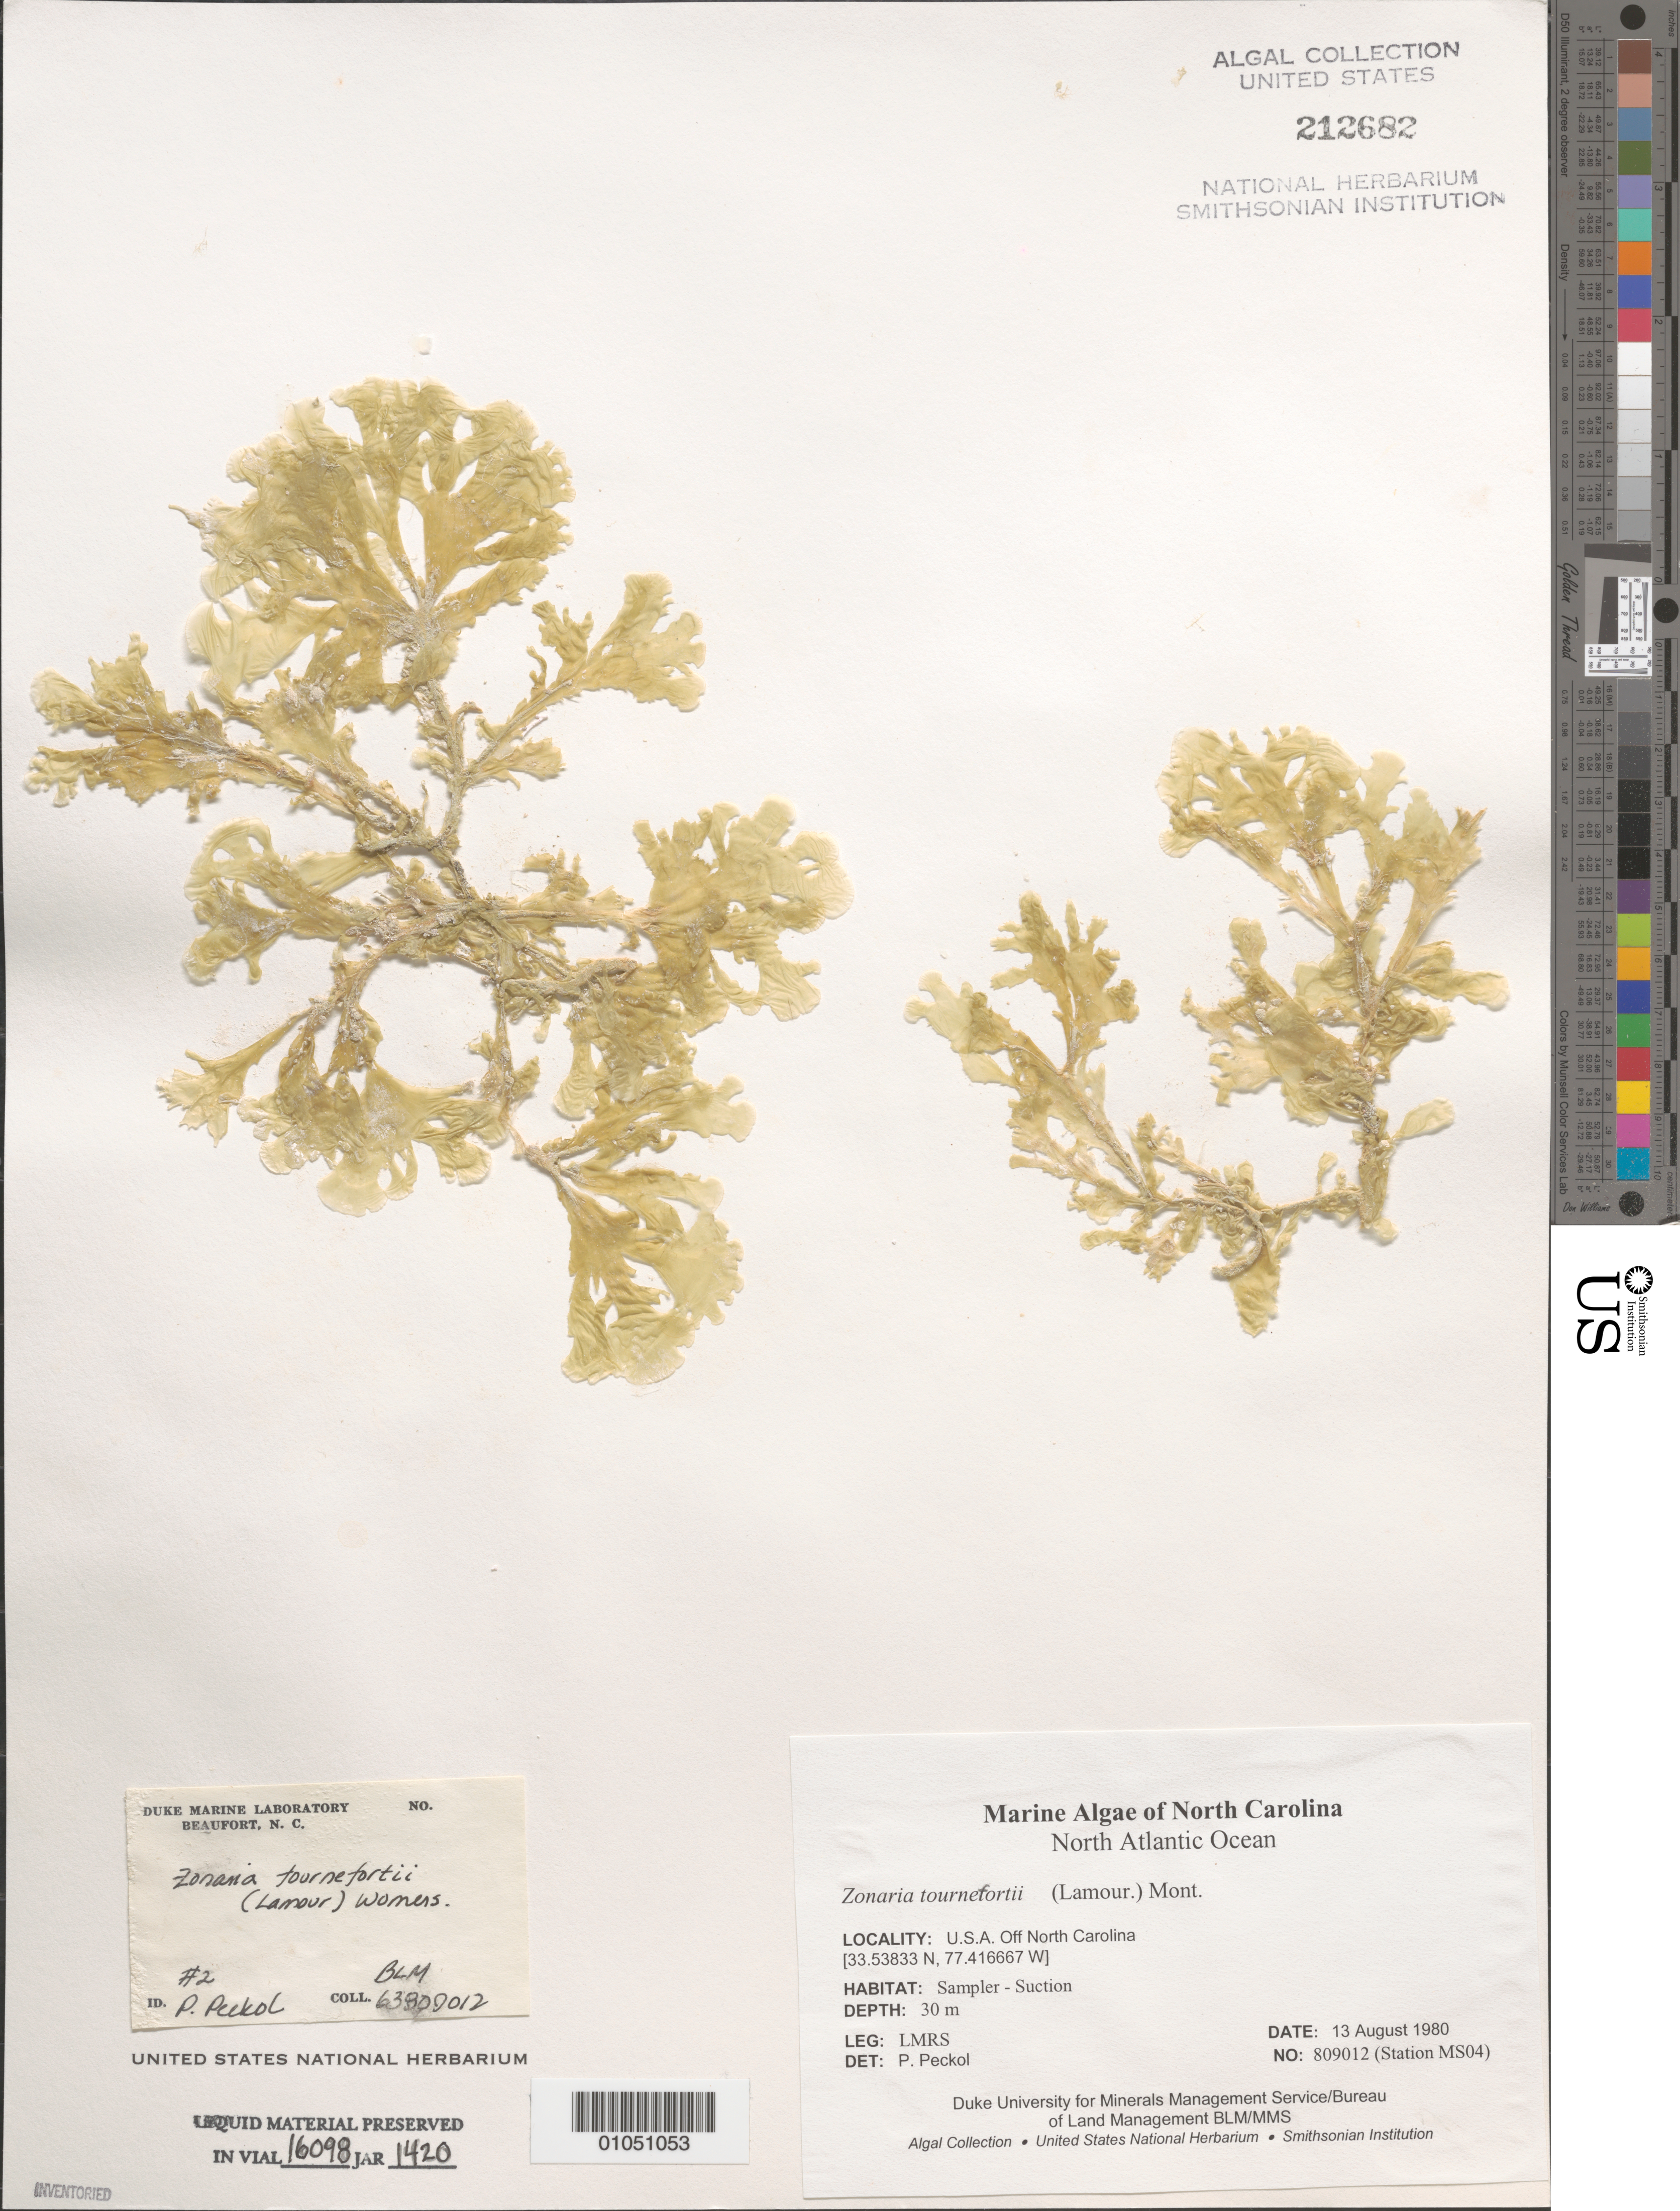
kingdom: Chromista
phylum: Ochrophyta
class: Phaeophyceae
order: Dictyotales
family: Dictyotaceae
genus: Zonaria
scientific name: Zonaria tournefortii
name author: (J.V.Lamouroux) Mont.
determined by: Peckol, P.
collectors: LMRS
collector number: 809012 (Station MS04)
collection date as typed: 13 Aug 1980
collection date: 1980-08-13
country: United States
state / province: North Carolina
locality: North Atlantic Ocean off North Carolina coast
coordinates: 33.538333 N, 77.416667 W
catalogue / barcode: US 212682